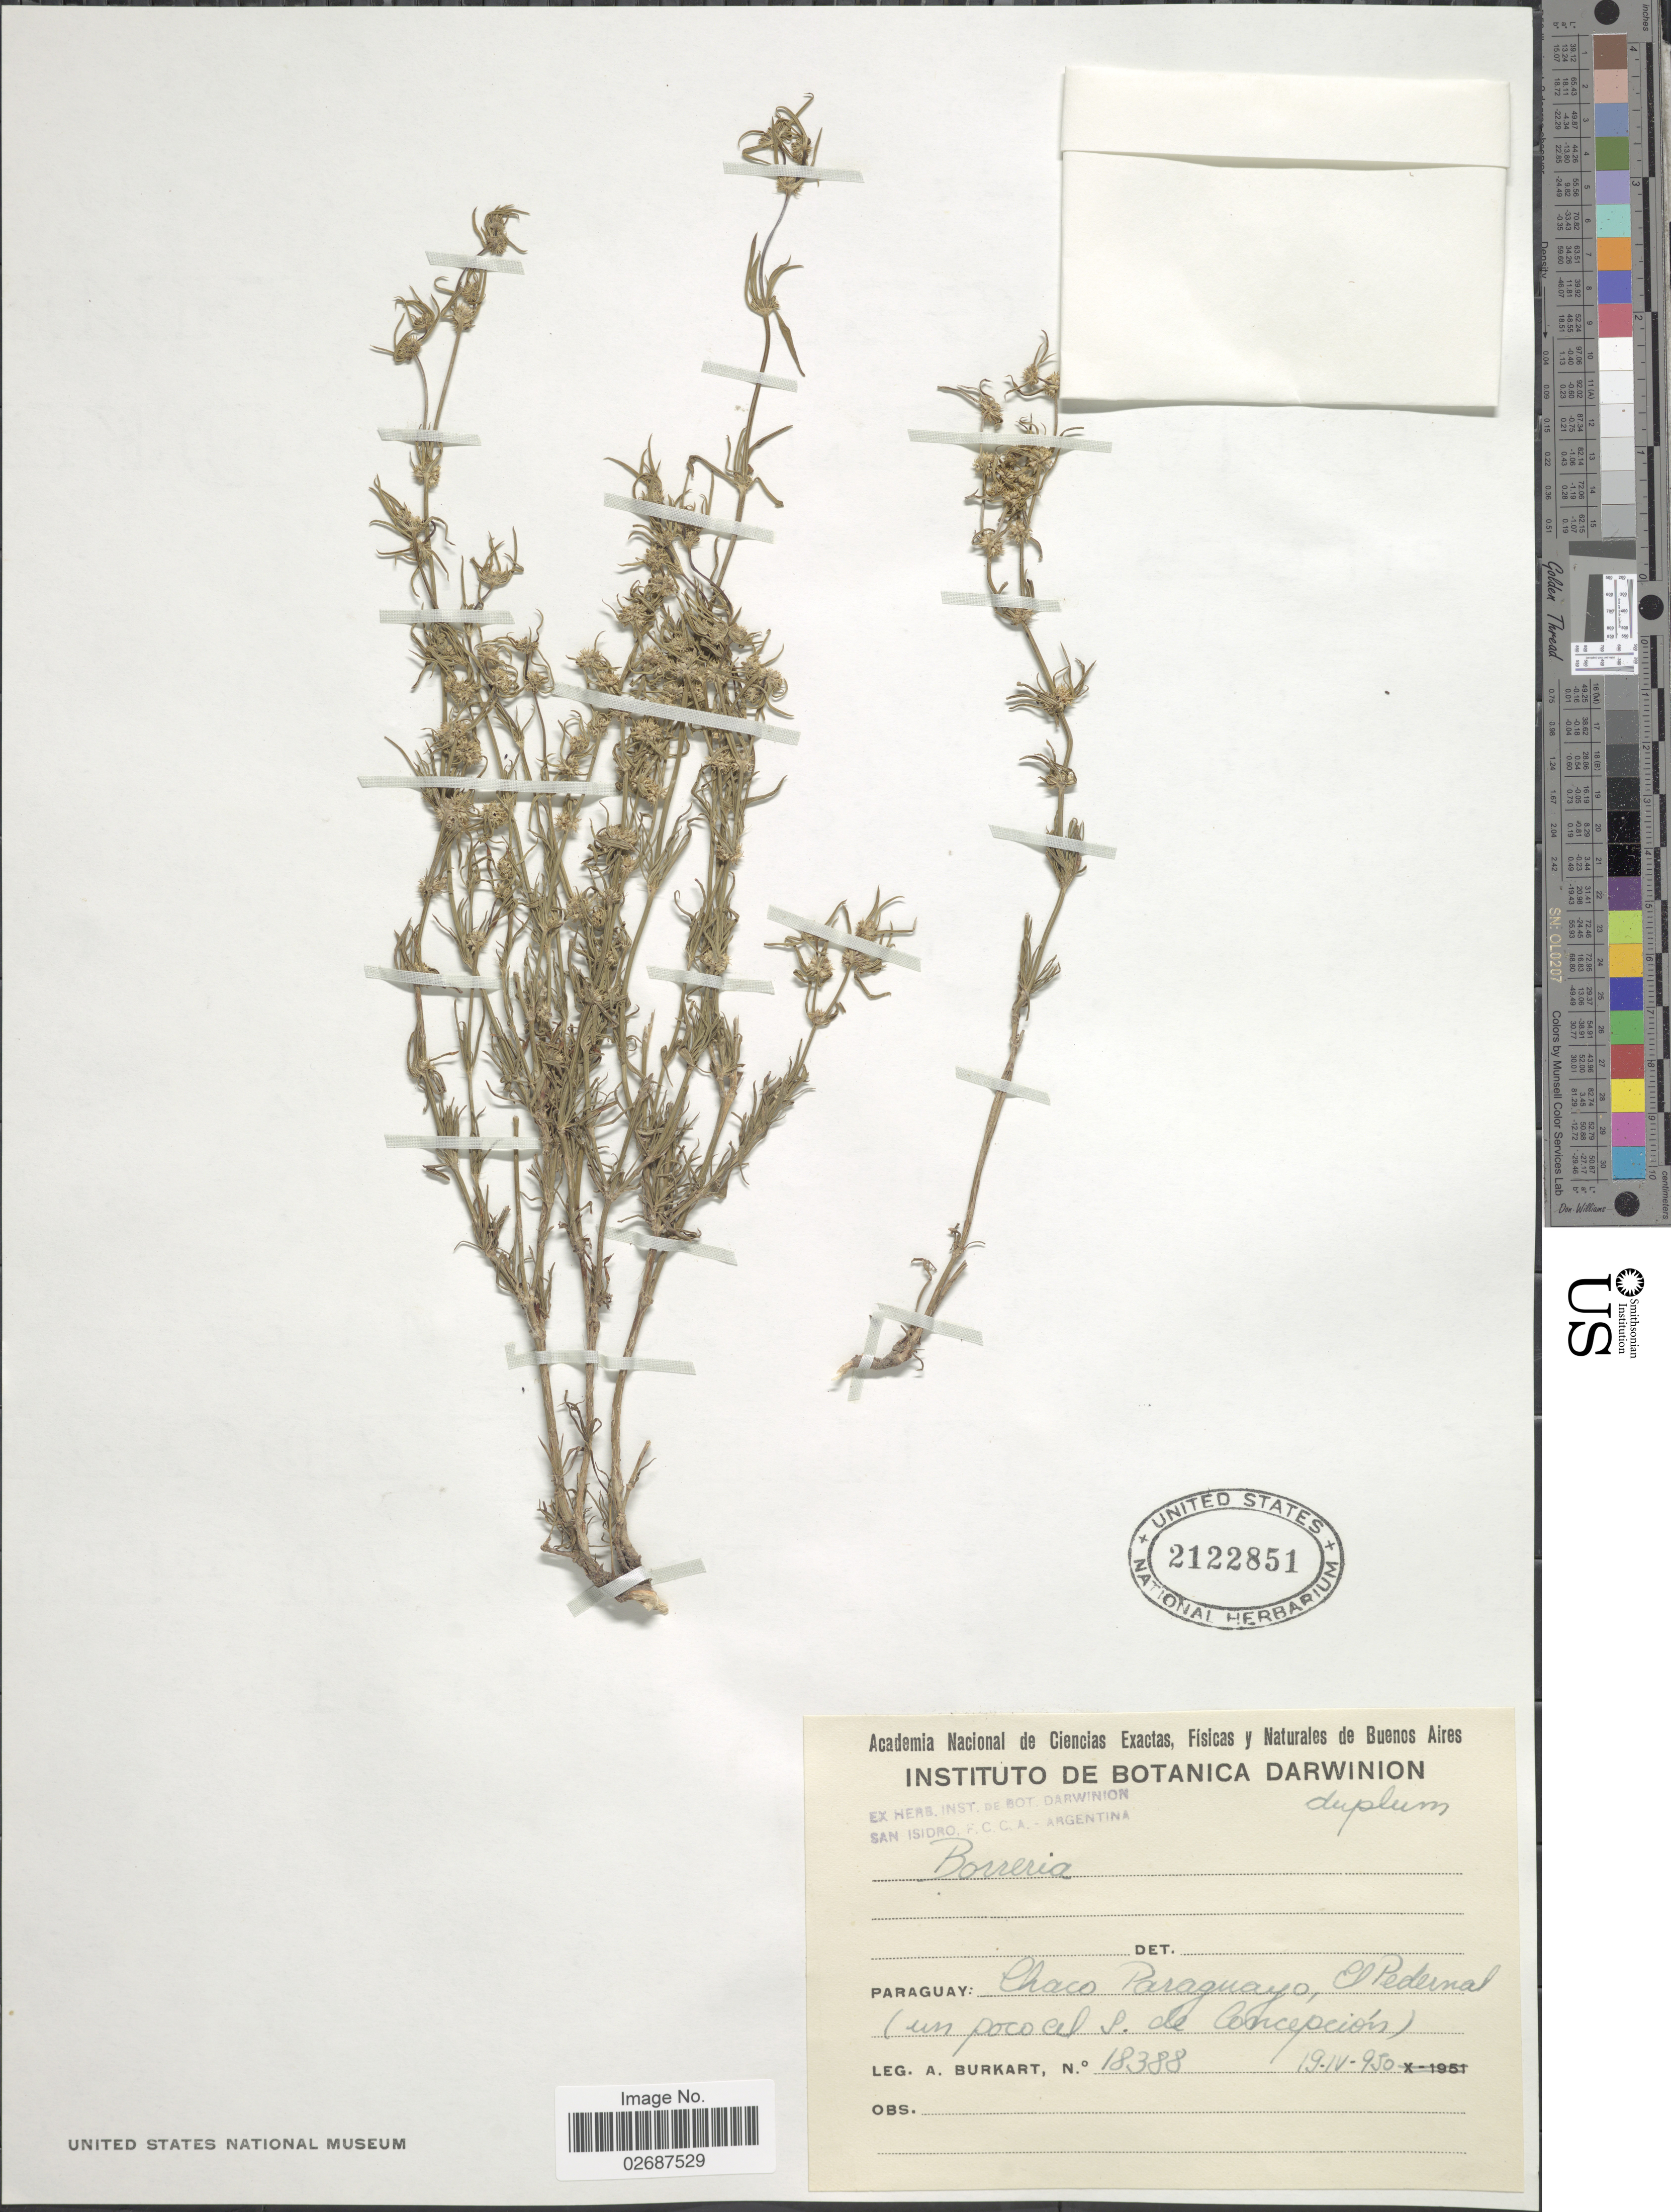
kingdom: Plantae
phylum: Tracheophyta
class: Magnoliopsida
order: Gentianales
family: Rubiaceae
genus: Borreria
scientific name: Borreria sp.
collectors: A. E. Burkart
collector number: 18388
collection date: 1950-04-19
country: Paraguay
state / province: Concepcion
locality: Chaco Paraguayo, El Pedernal (un poco al S. de Concepcion).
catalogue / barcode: US 2122851